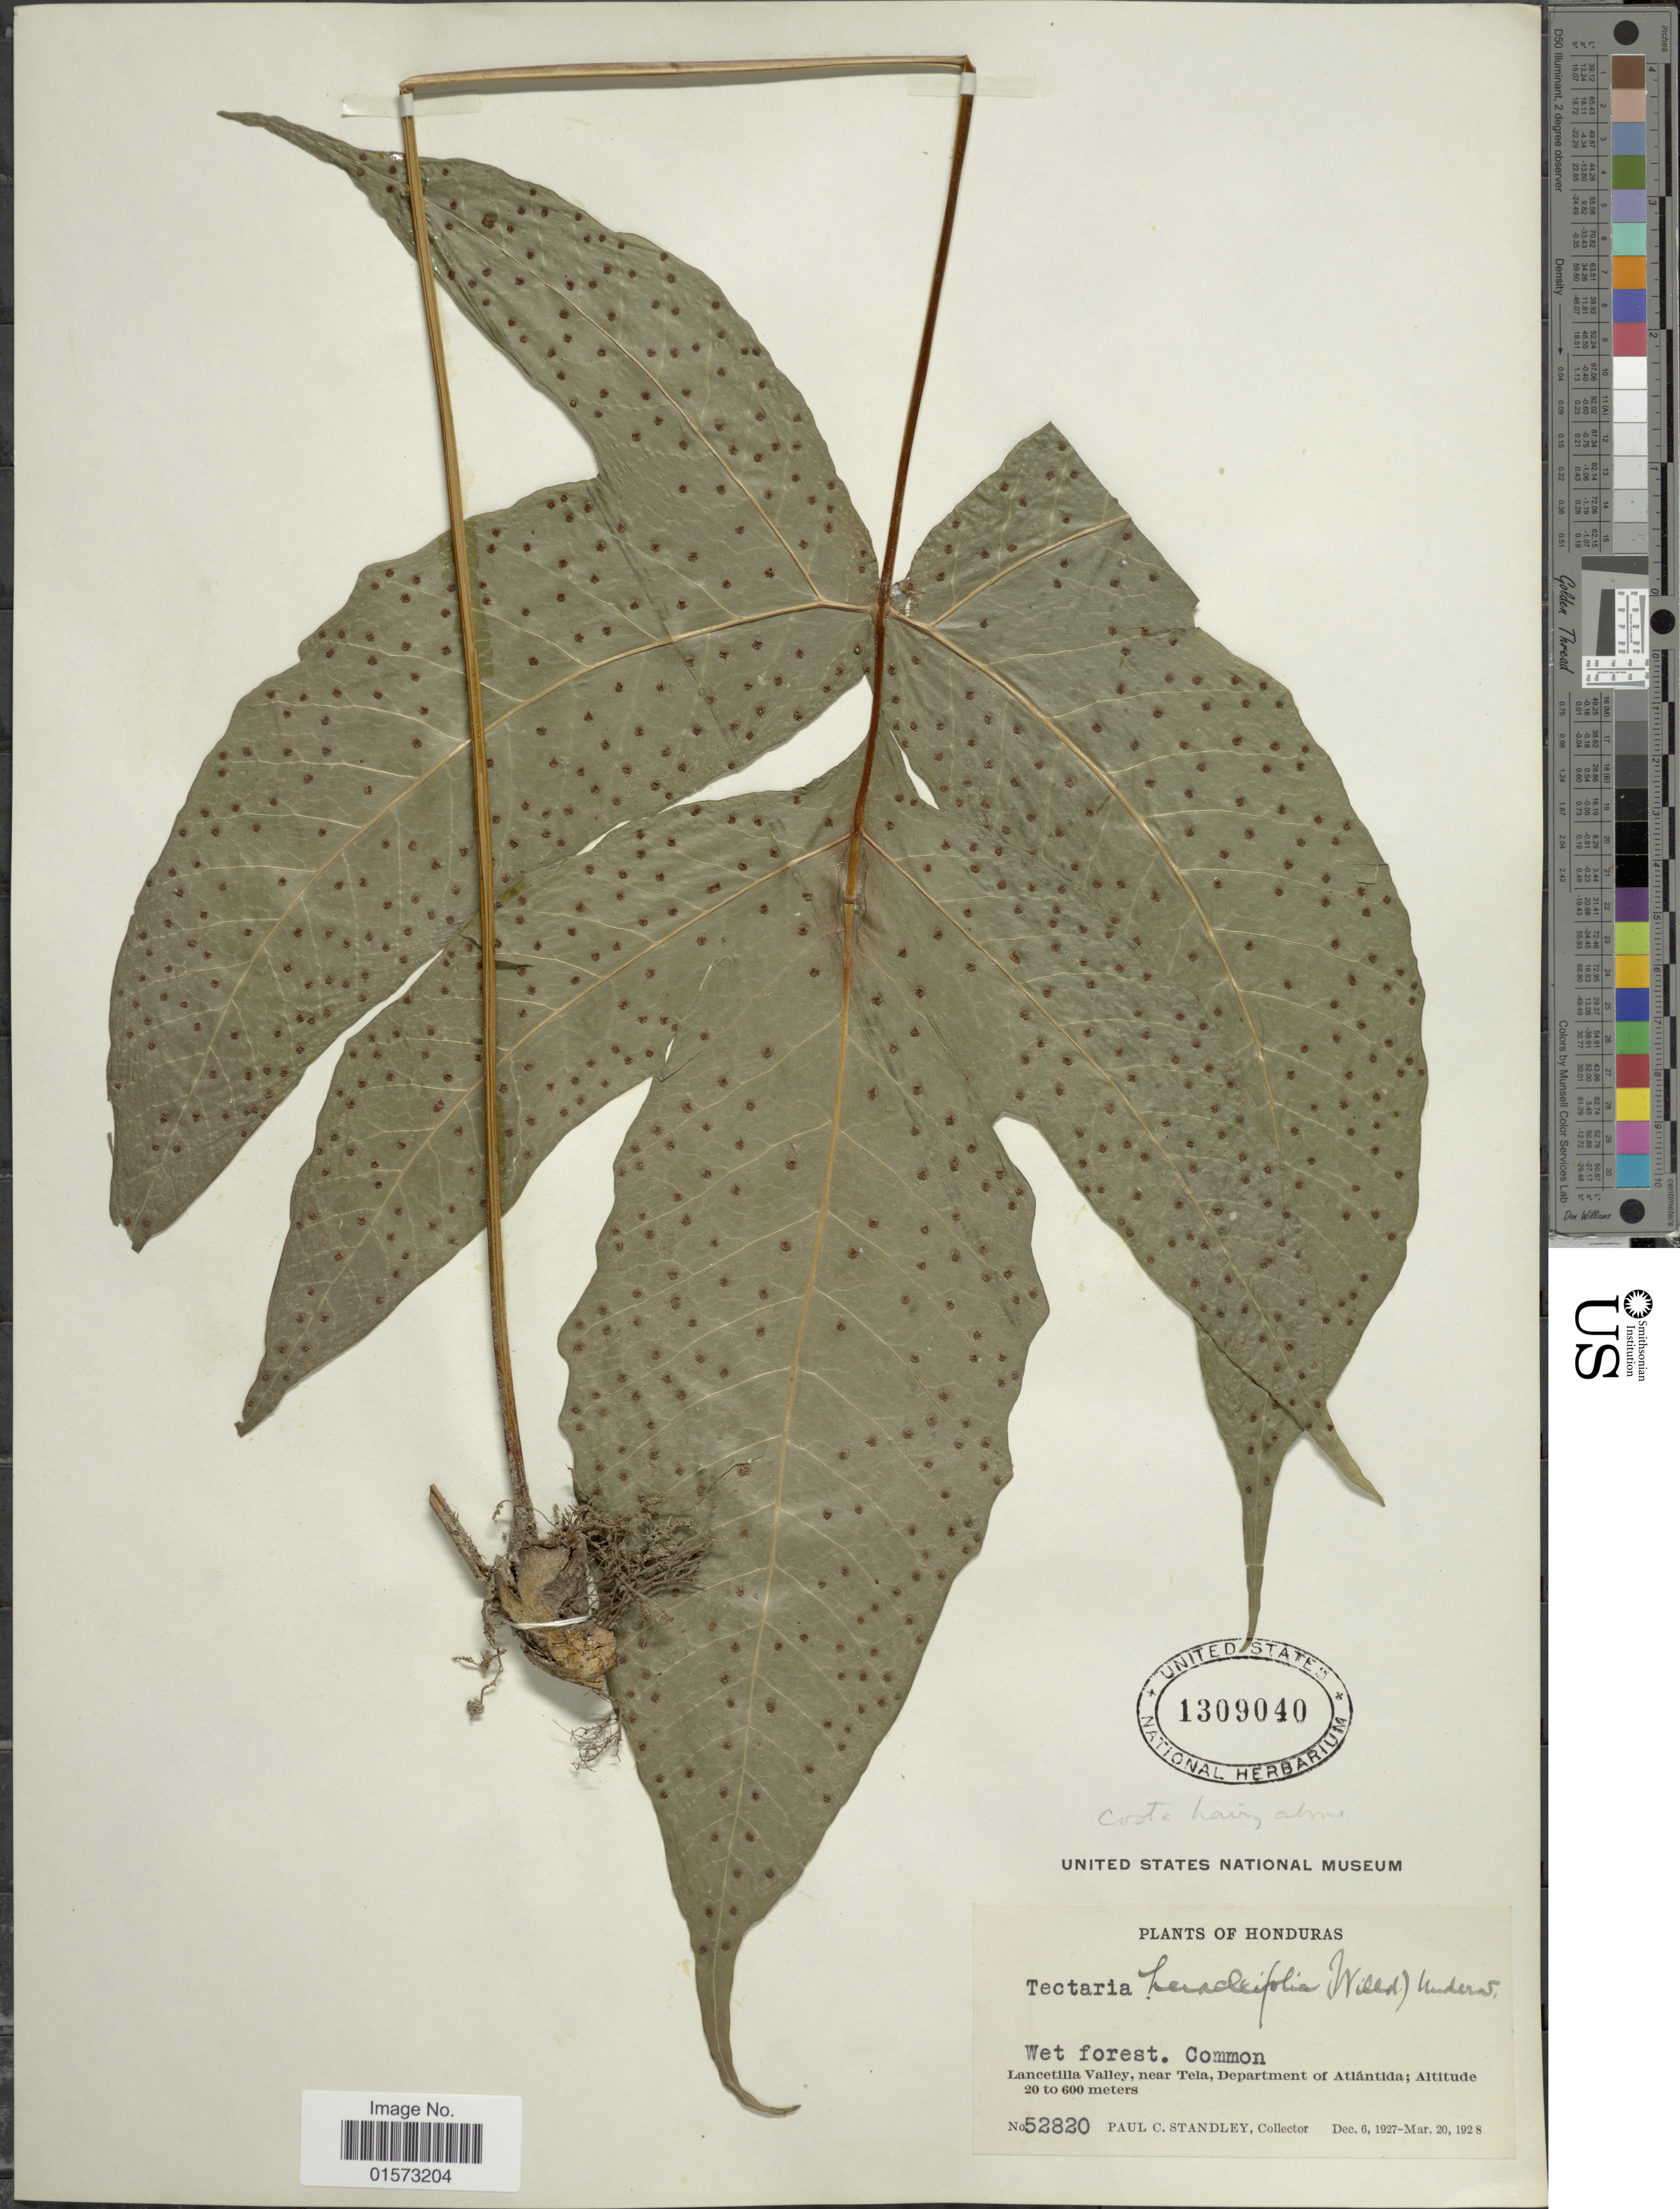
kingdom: Plantae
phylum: Tracheophyta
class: Polypodiopsida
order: Polypodiales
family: Tectariaceae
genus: Tectaria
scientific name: Tectaria heracleifolia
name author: (Willd.) Underw.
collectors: P. C. Standley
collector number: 52820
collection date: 1927-12-06/1928-03-20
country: Honduras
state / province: Atlántida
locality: Lancetilla Valley, near Tela, Departement of Atlantida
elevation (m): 20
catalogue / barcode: US 1309040